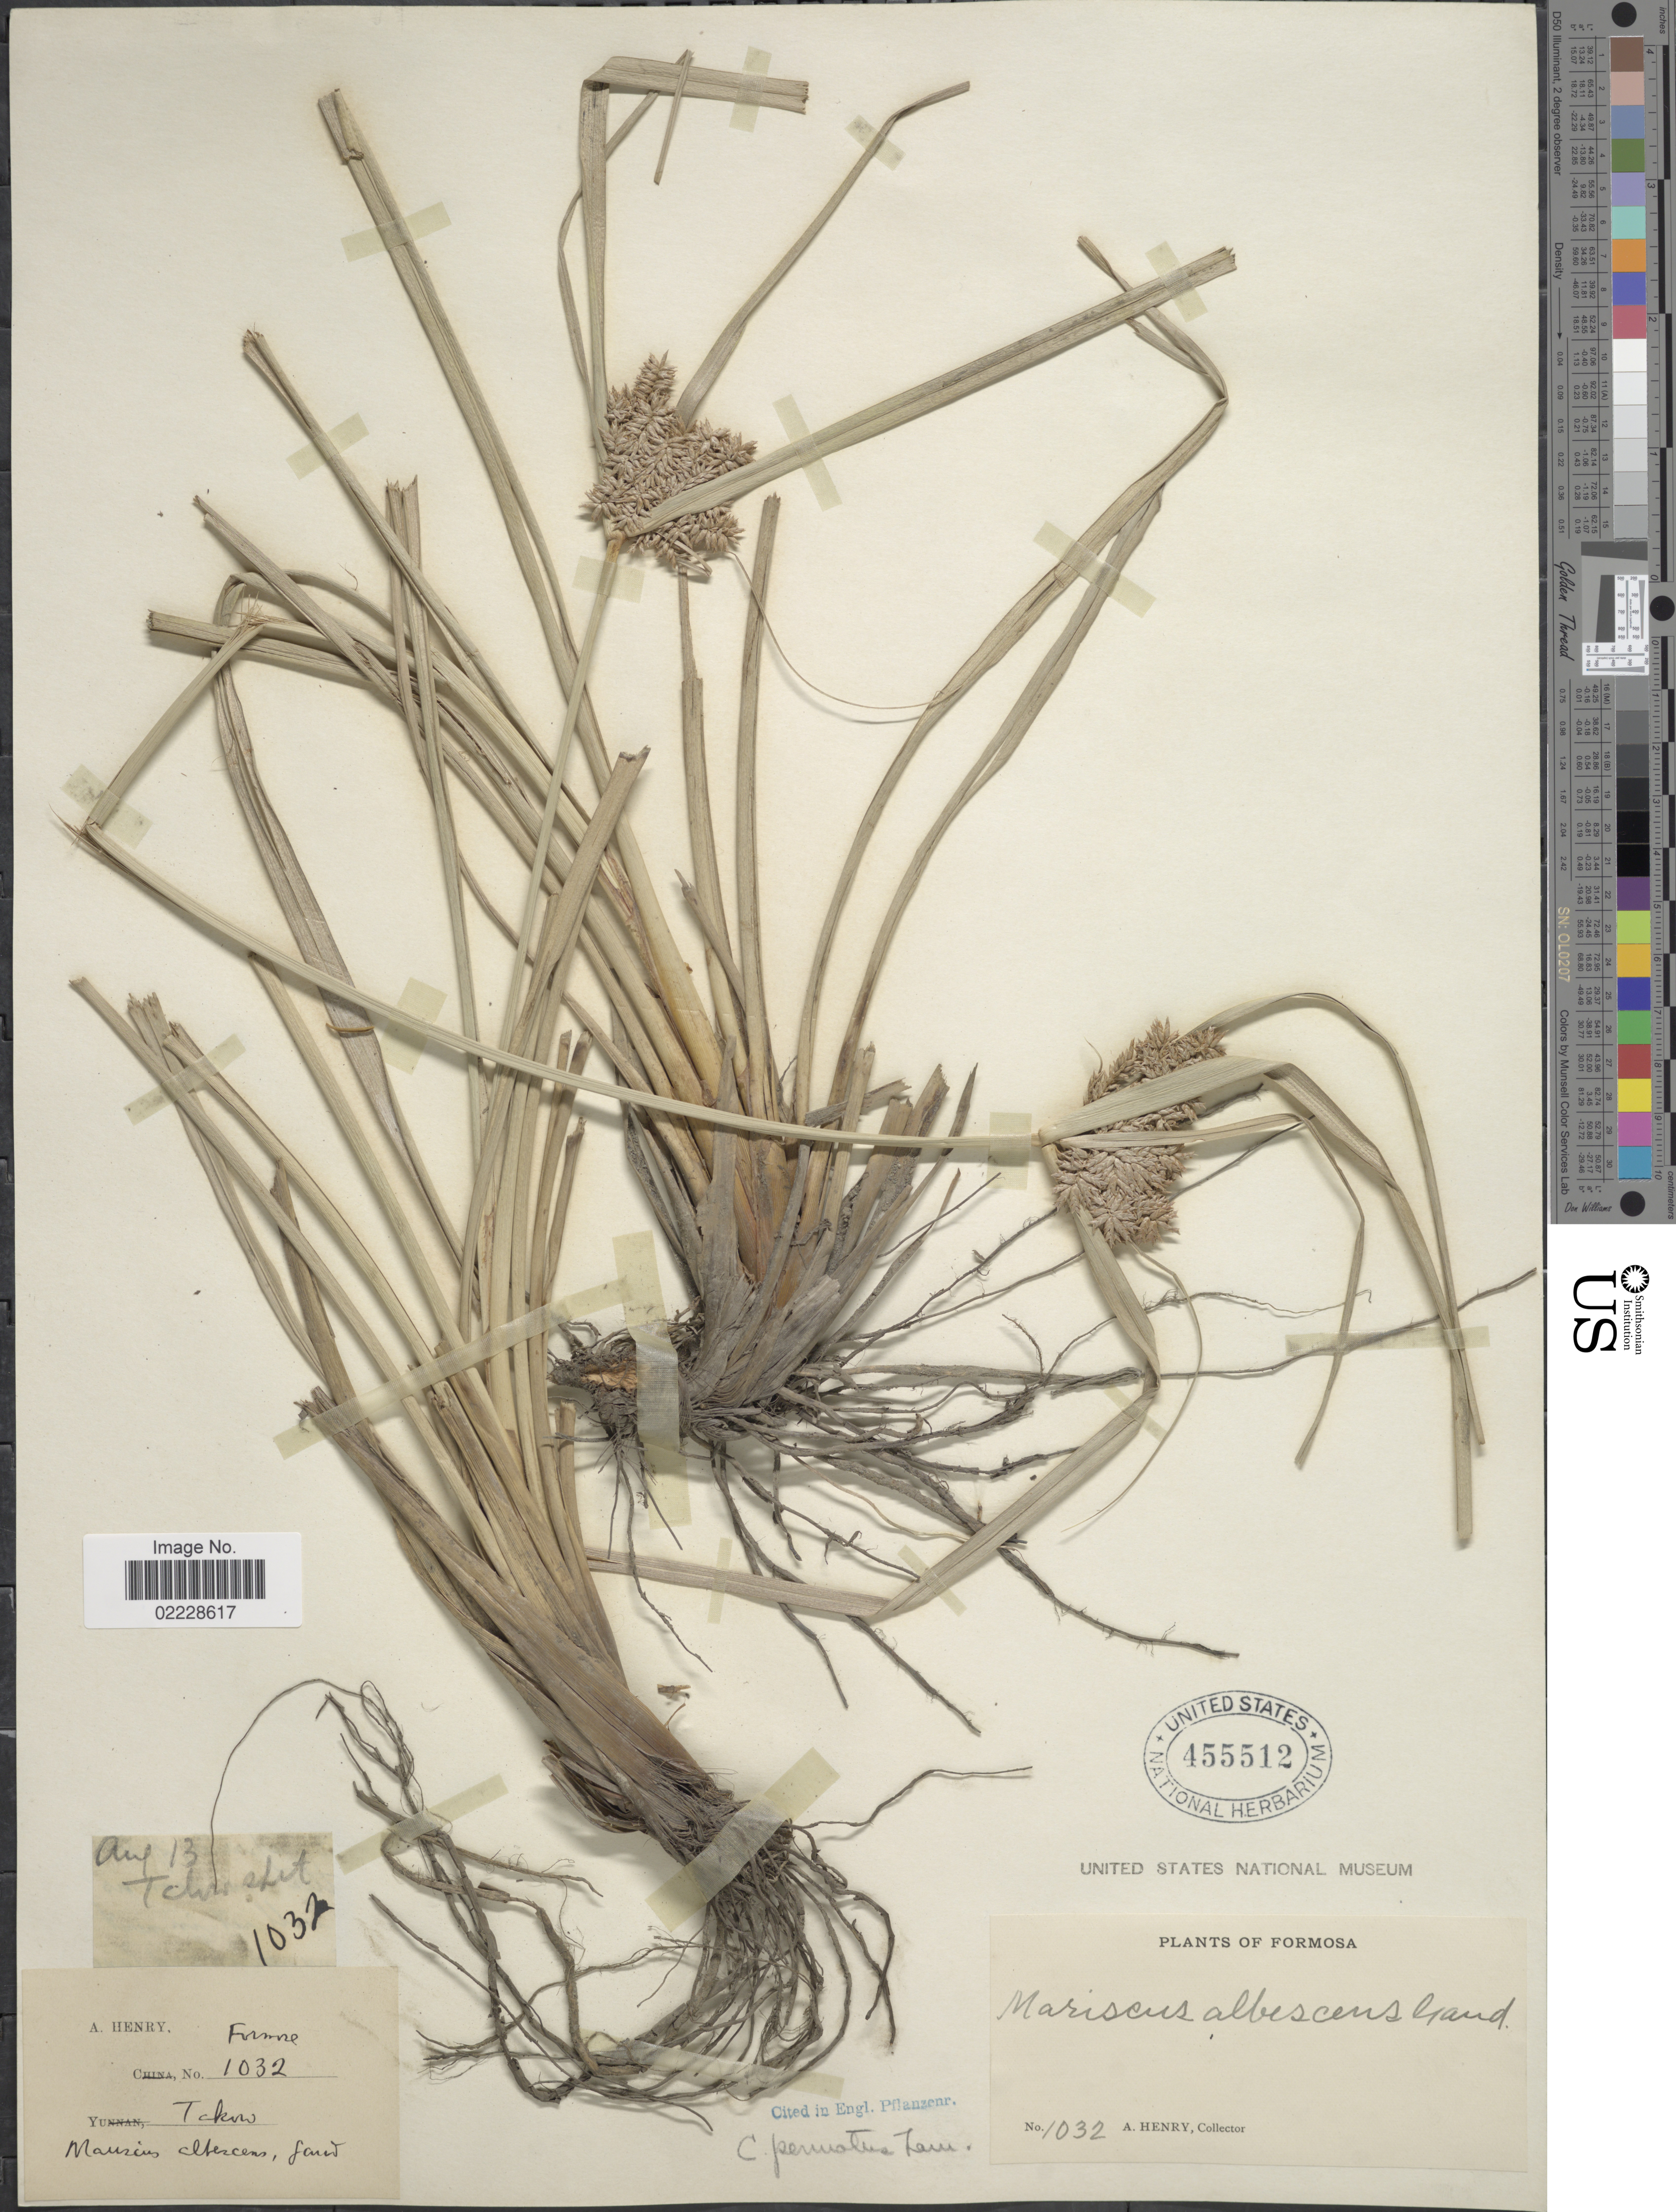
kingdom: Plantae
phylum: Tracheophyta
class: Liliopsida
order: Poales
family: Cyperaceae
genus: Cyperus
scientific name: Cyperus javanicus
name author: Houtt.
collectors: A. Henry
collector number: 1032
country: Taiwan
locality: Formosa, Takow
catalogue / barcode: US 455512